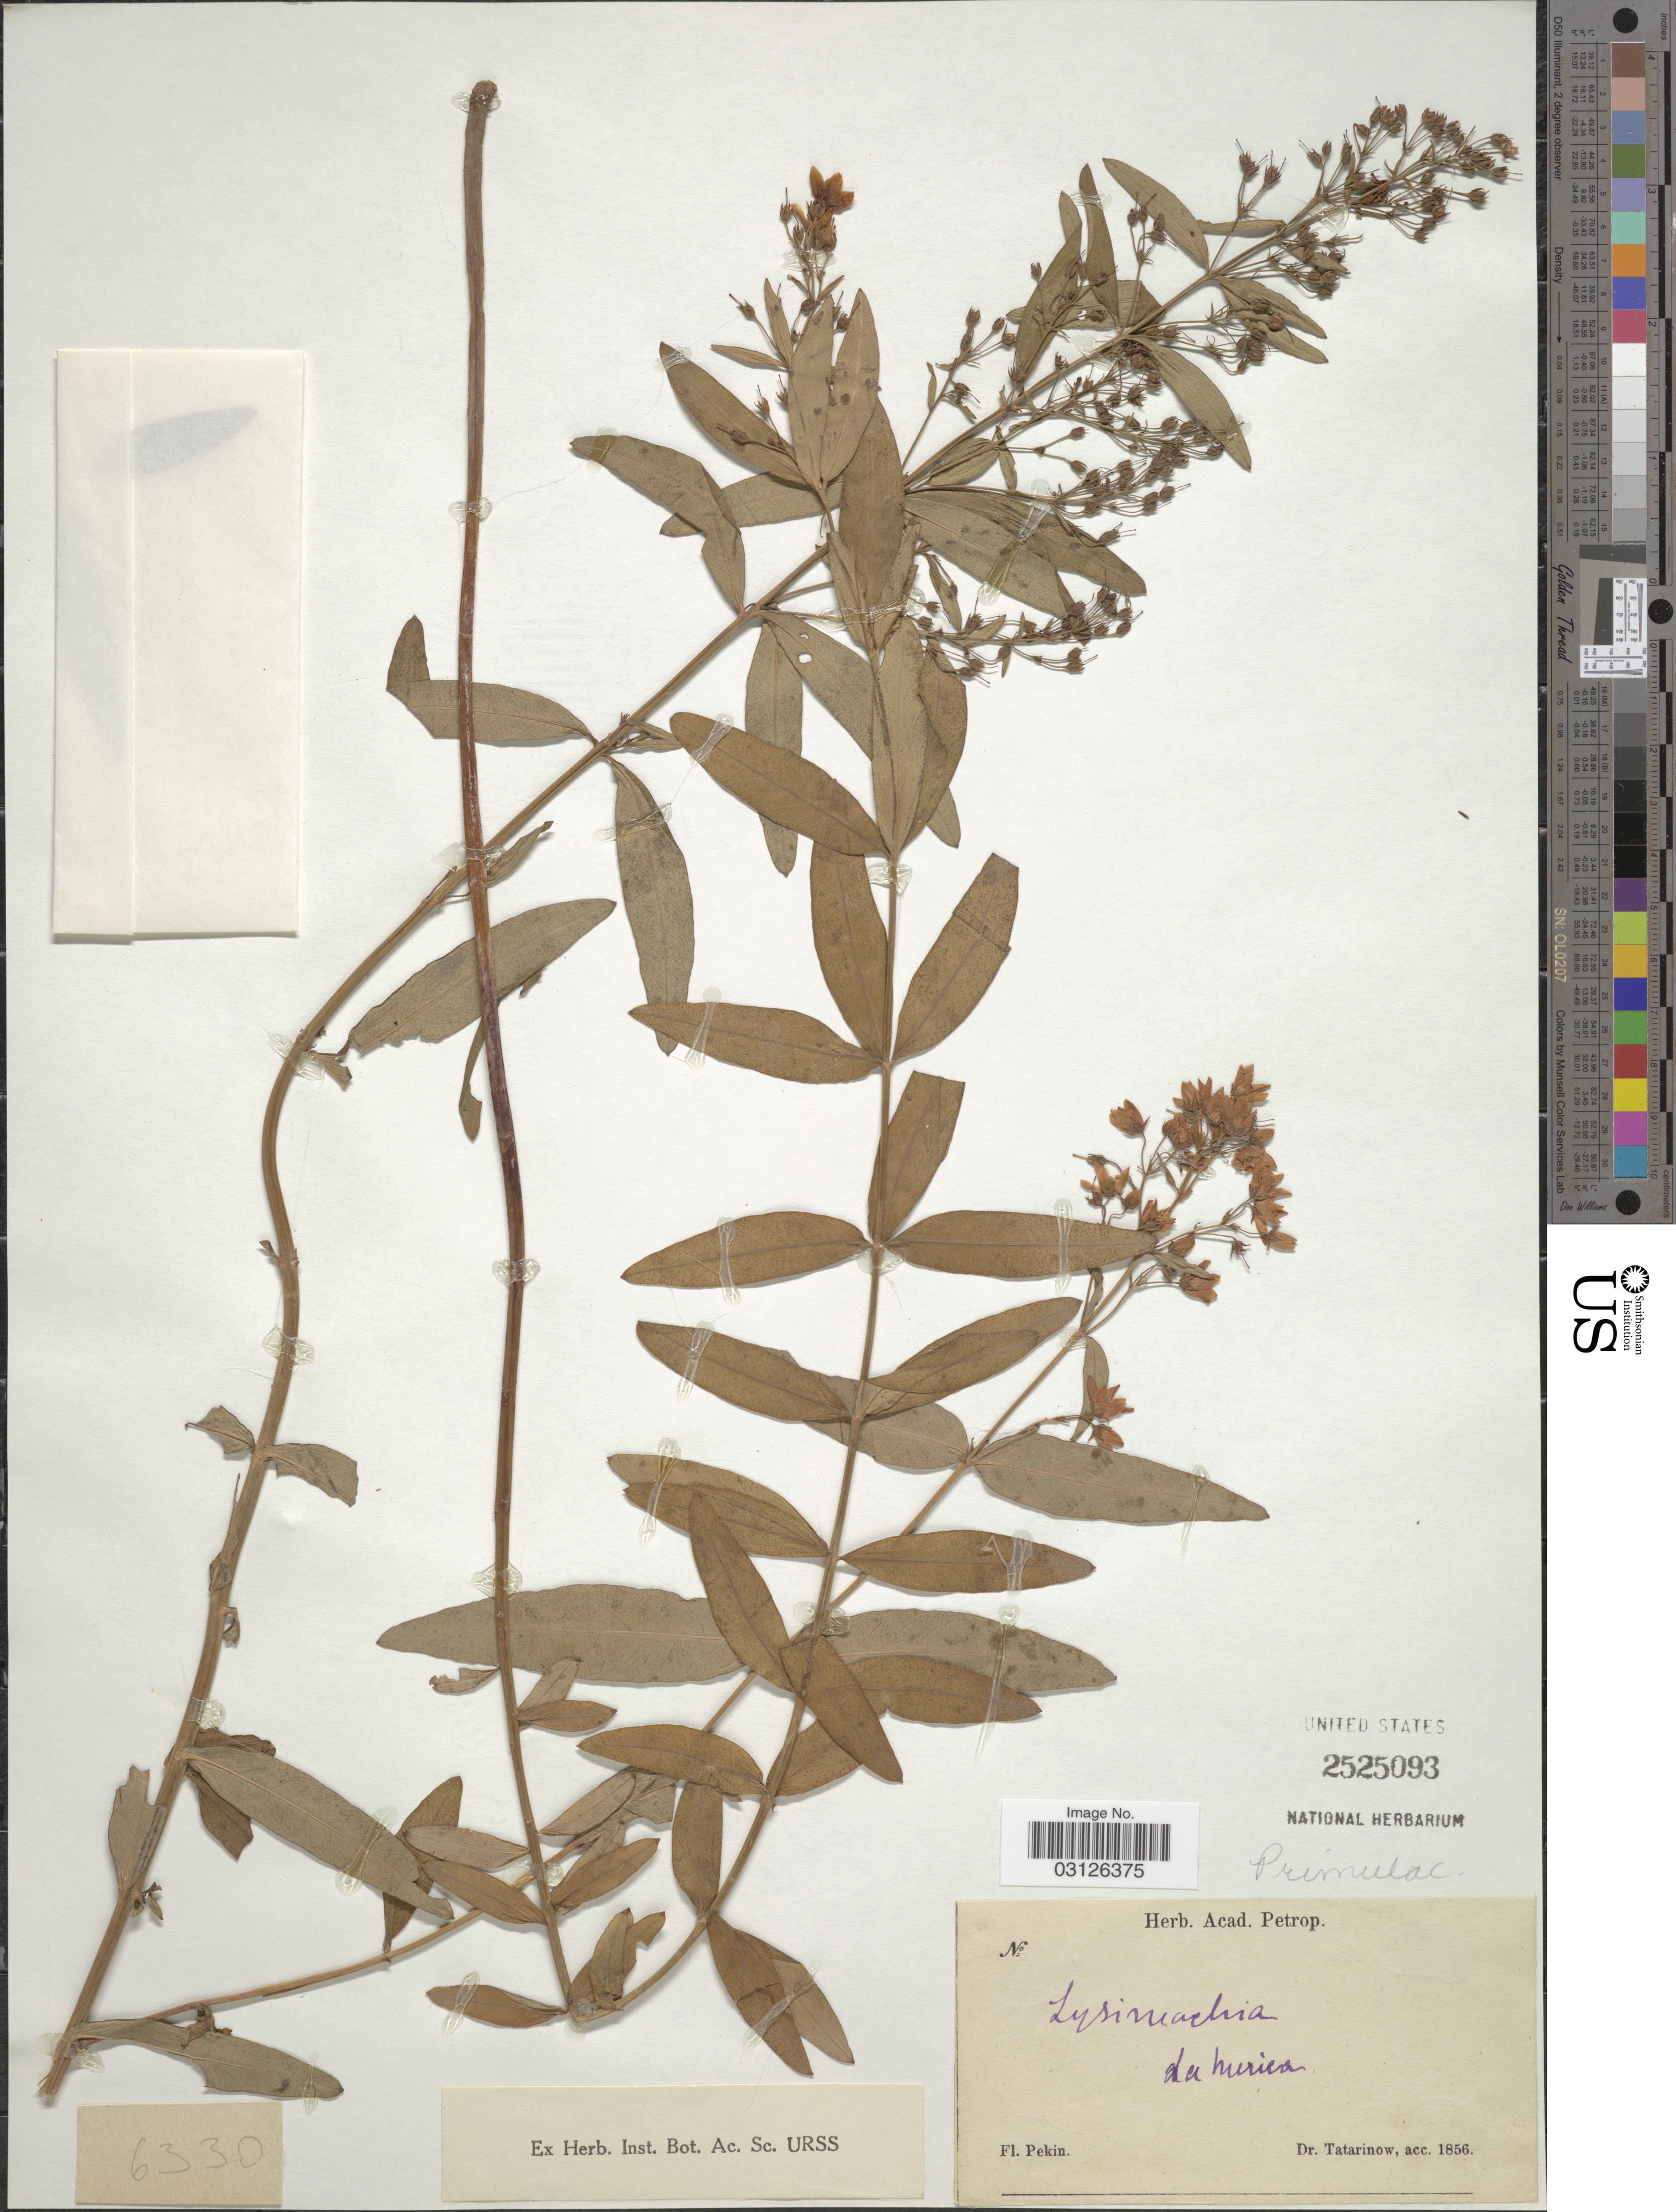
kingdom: Plantae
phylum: Tracheophyta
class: Magnoliopsida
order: Ericales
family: Primulaceae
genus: Lysimachia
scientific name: Lysimachia davurica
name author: Ledeb.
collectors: -. Tatarinow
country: China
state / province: Beijing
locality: Pekin.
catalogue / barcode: US 2525093